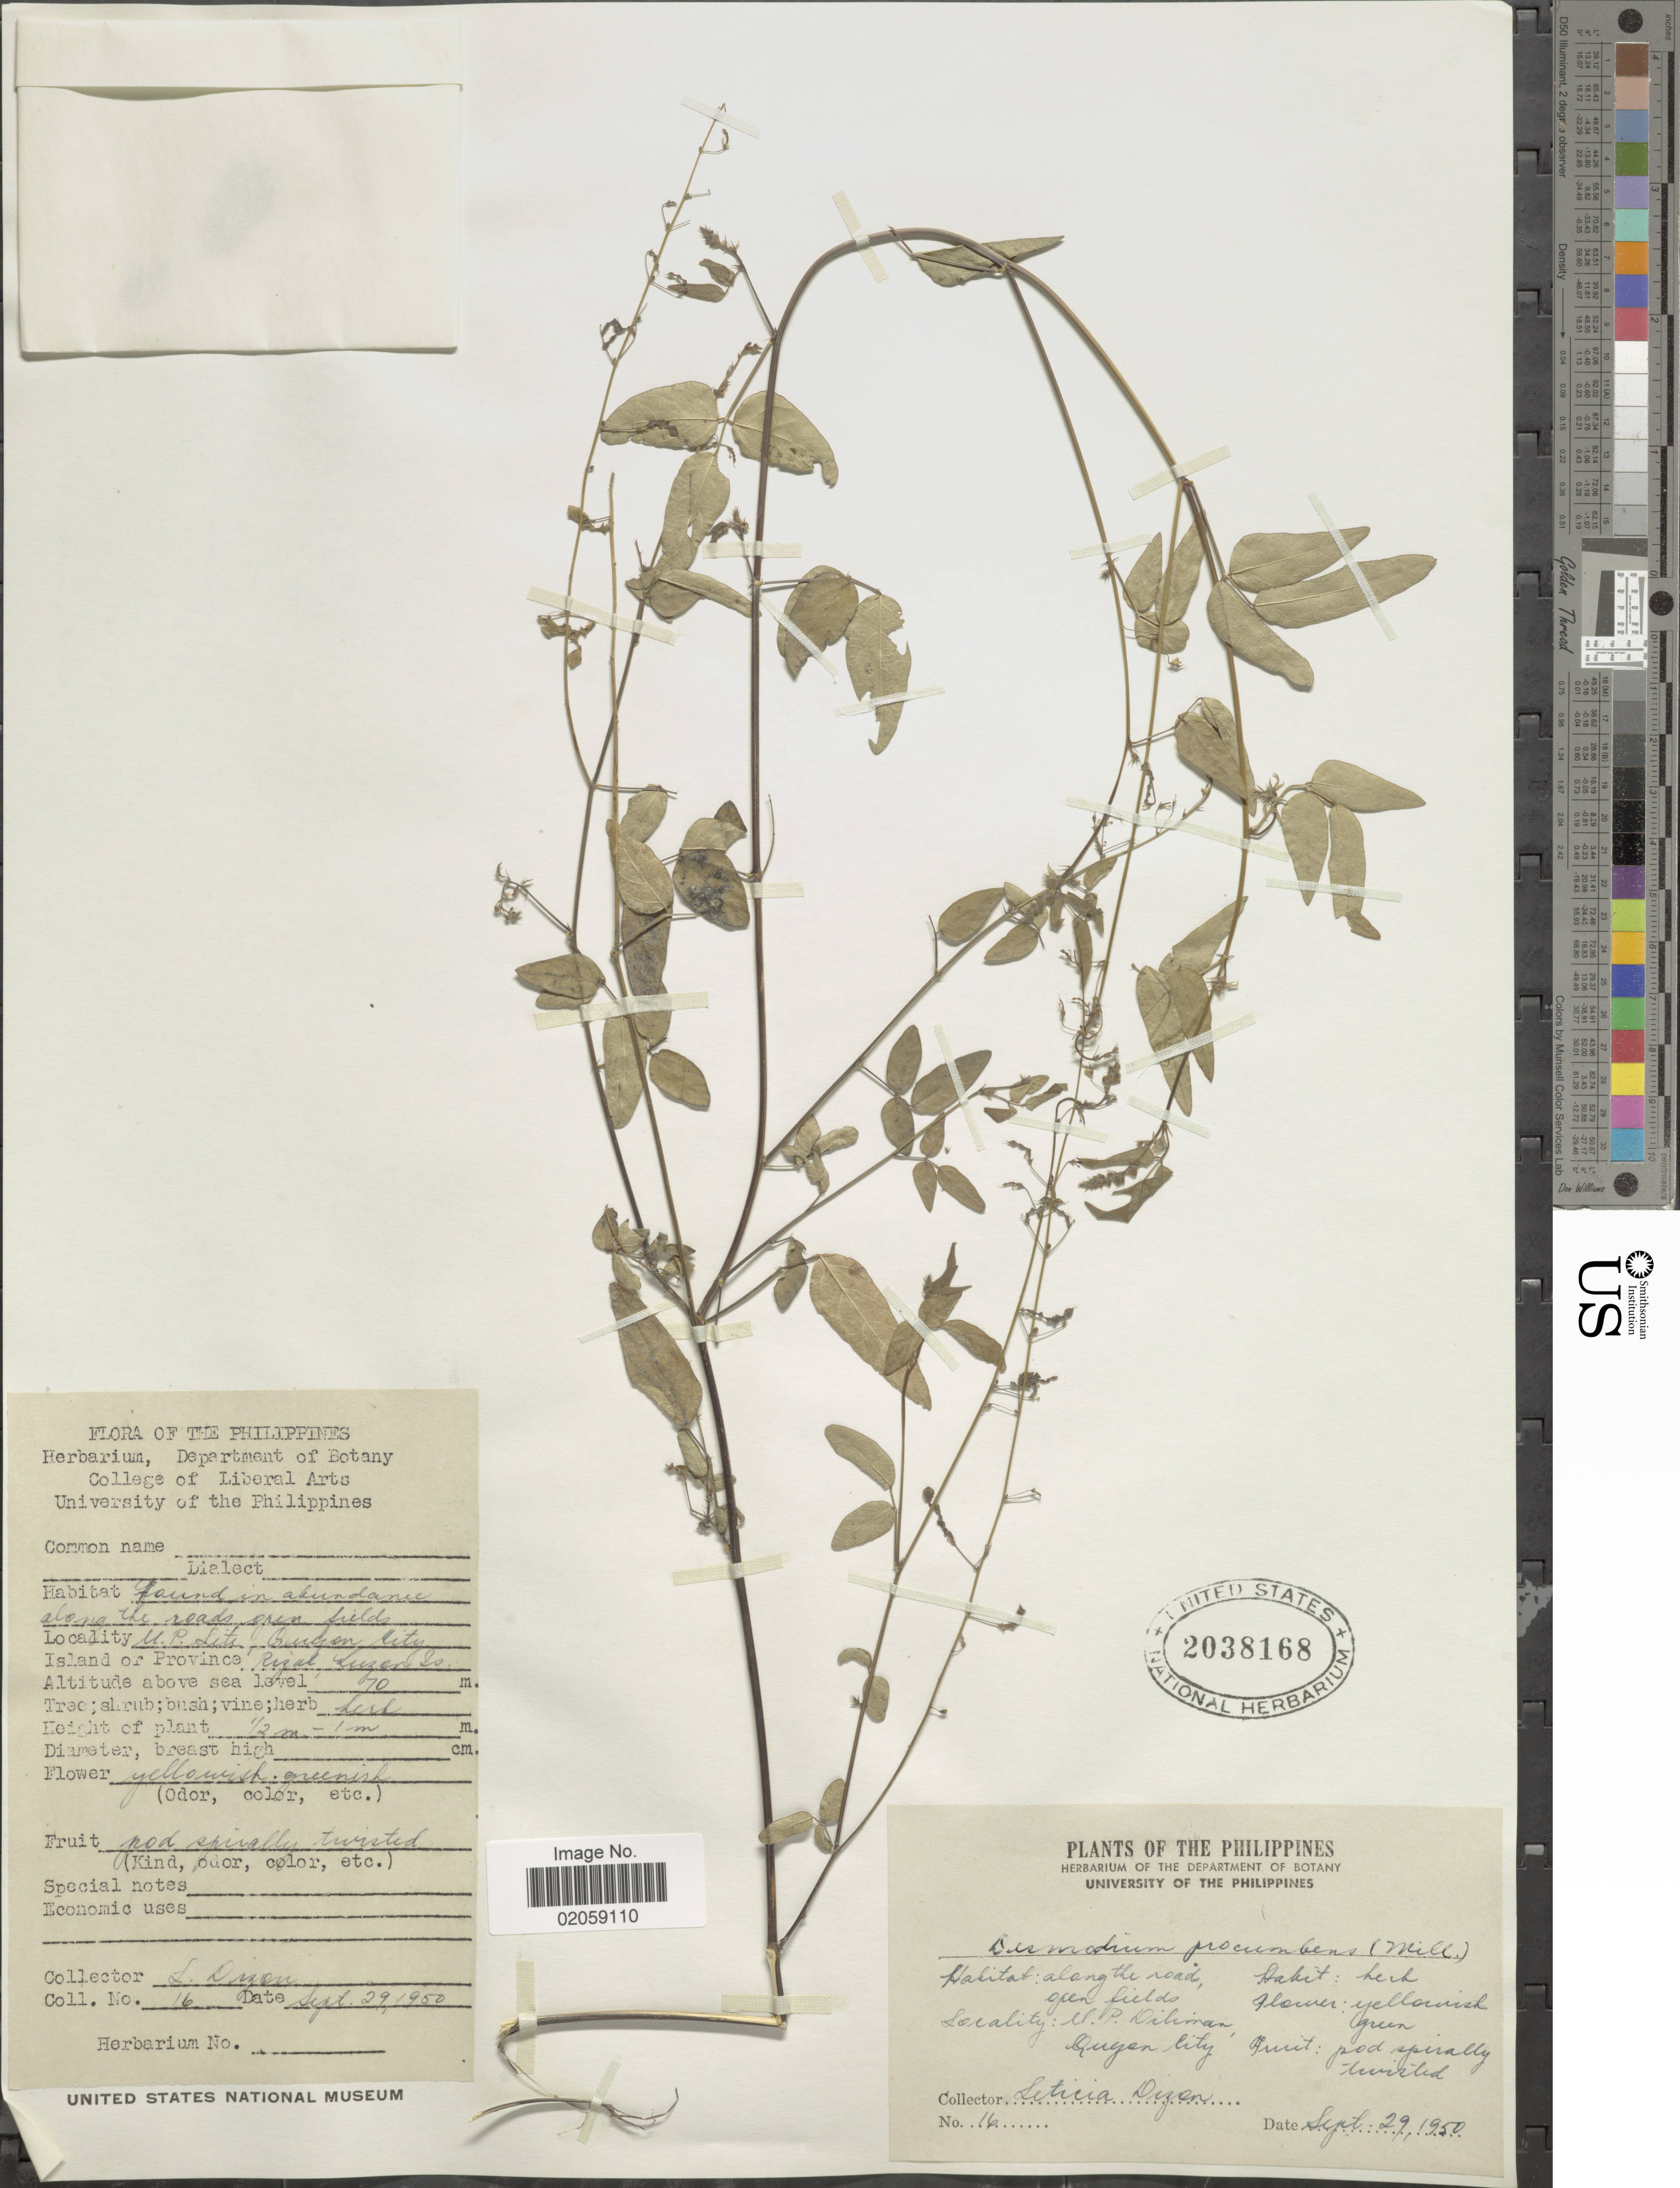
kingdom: Plantae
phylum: Tracheophyta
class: Magnoliopsida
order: Fabales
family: Fabaceae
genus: Desmodium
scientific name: Desmodium procumbens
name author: (Mill.) Hitchc.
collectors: L. Dizen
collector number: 16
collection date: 1950-09-29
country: Philippines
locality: U.P. Diliman, Quezon City. Island or Province Rizal, Luzon Is.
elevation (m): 70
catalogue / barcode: US 2038168